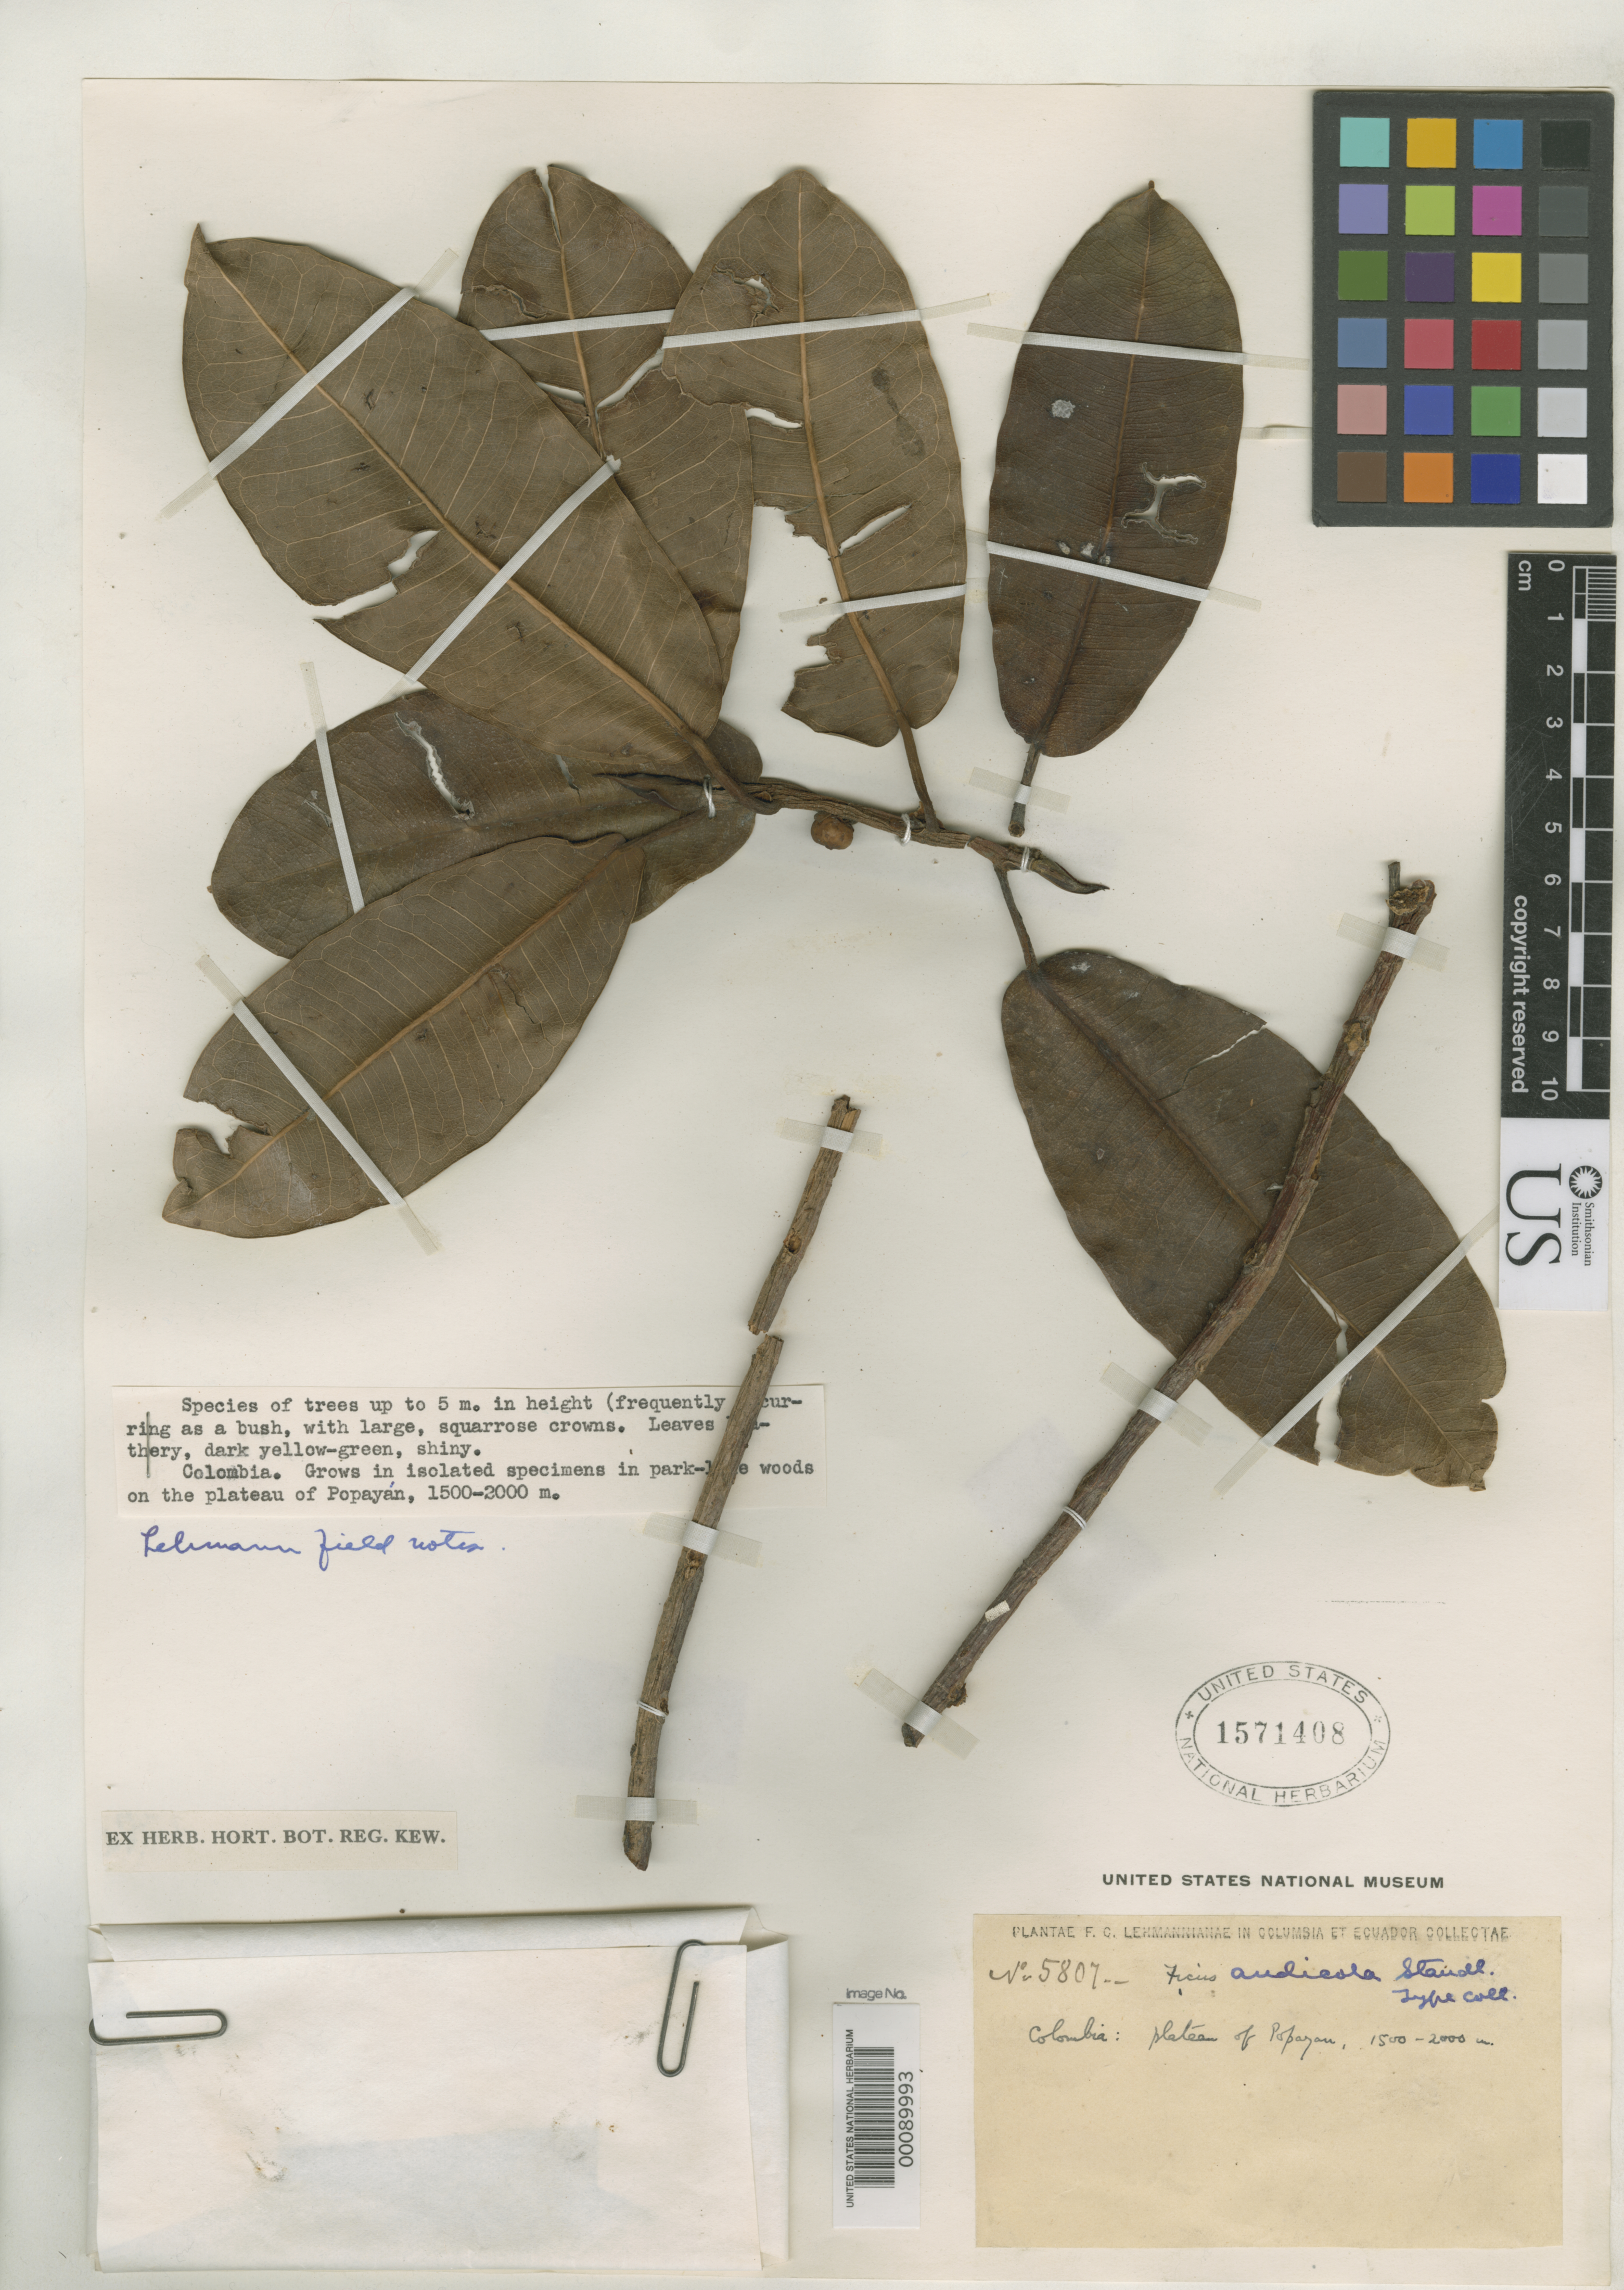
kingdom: Plantae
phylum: Tracheophyta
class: Magnoliopsida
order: Rosales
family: Moraceae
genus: Ficus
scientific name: Ficus andicola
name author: Standl.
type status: Isotype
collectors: F. C. Lehmann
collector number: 5807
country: Colombia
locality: Plateau of Popayan.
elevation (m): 1500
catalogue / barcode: US 1571408